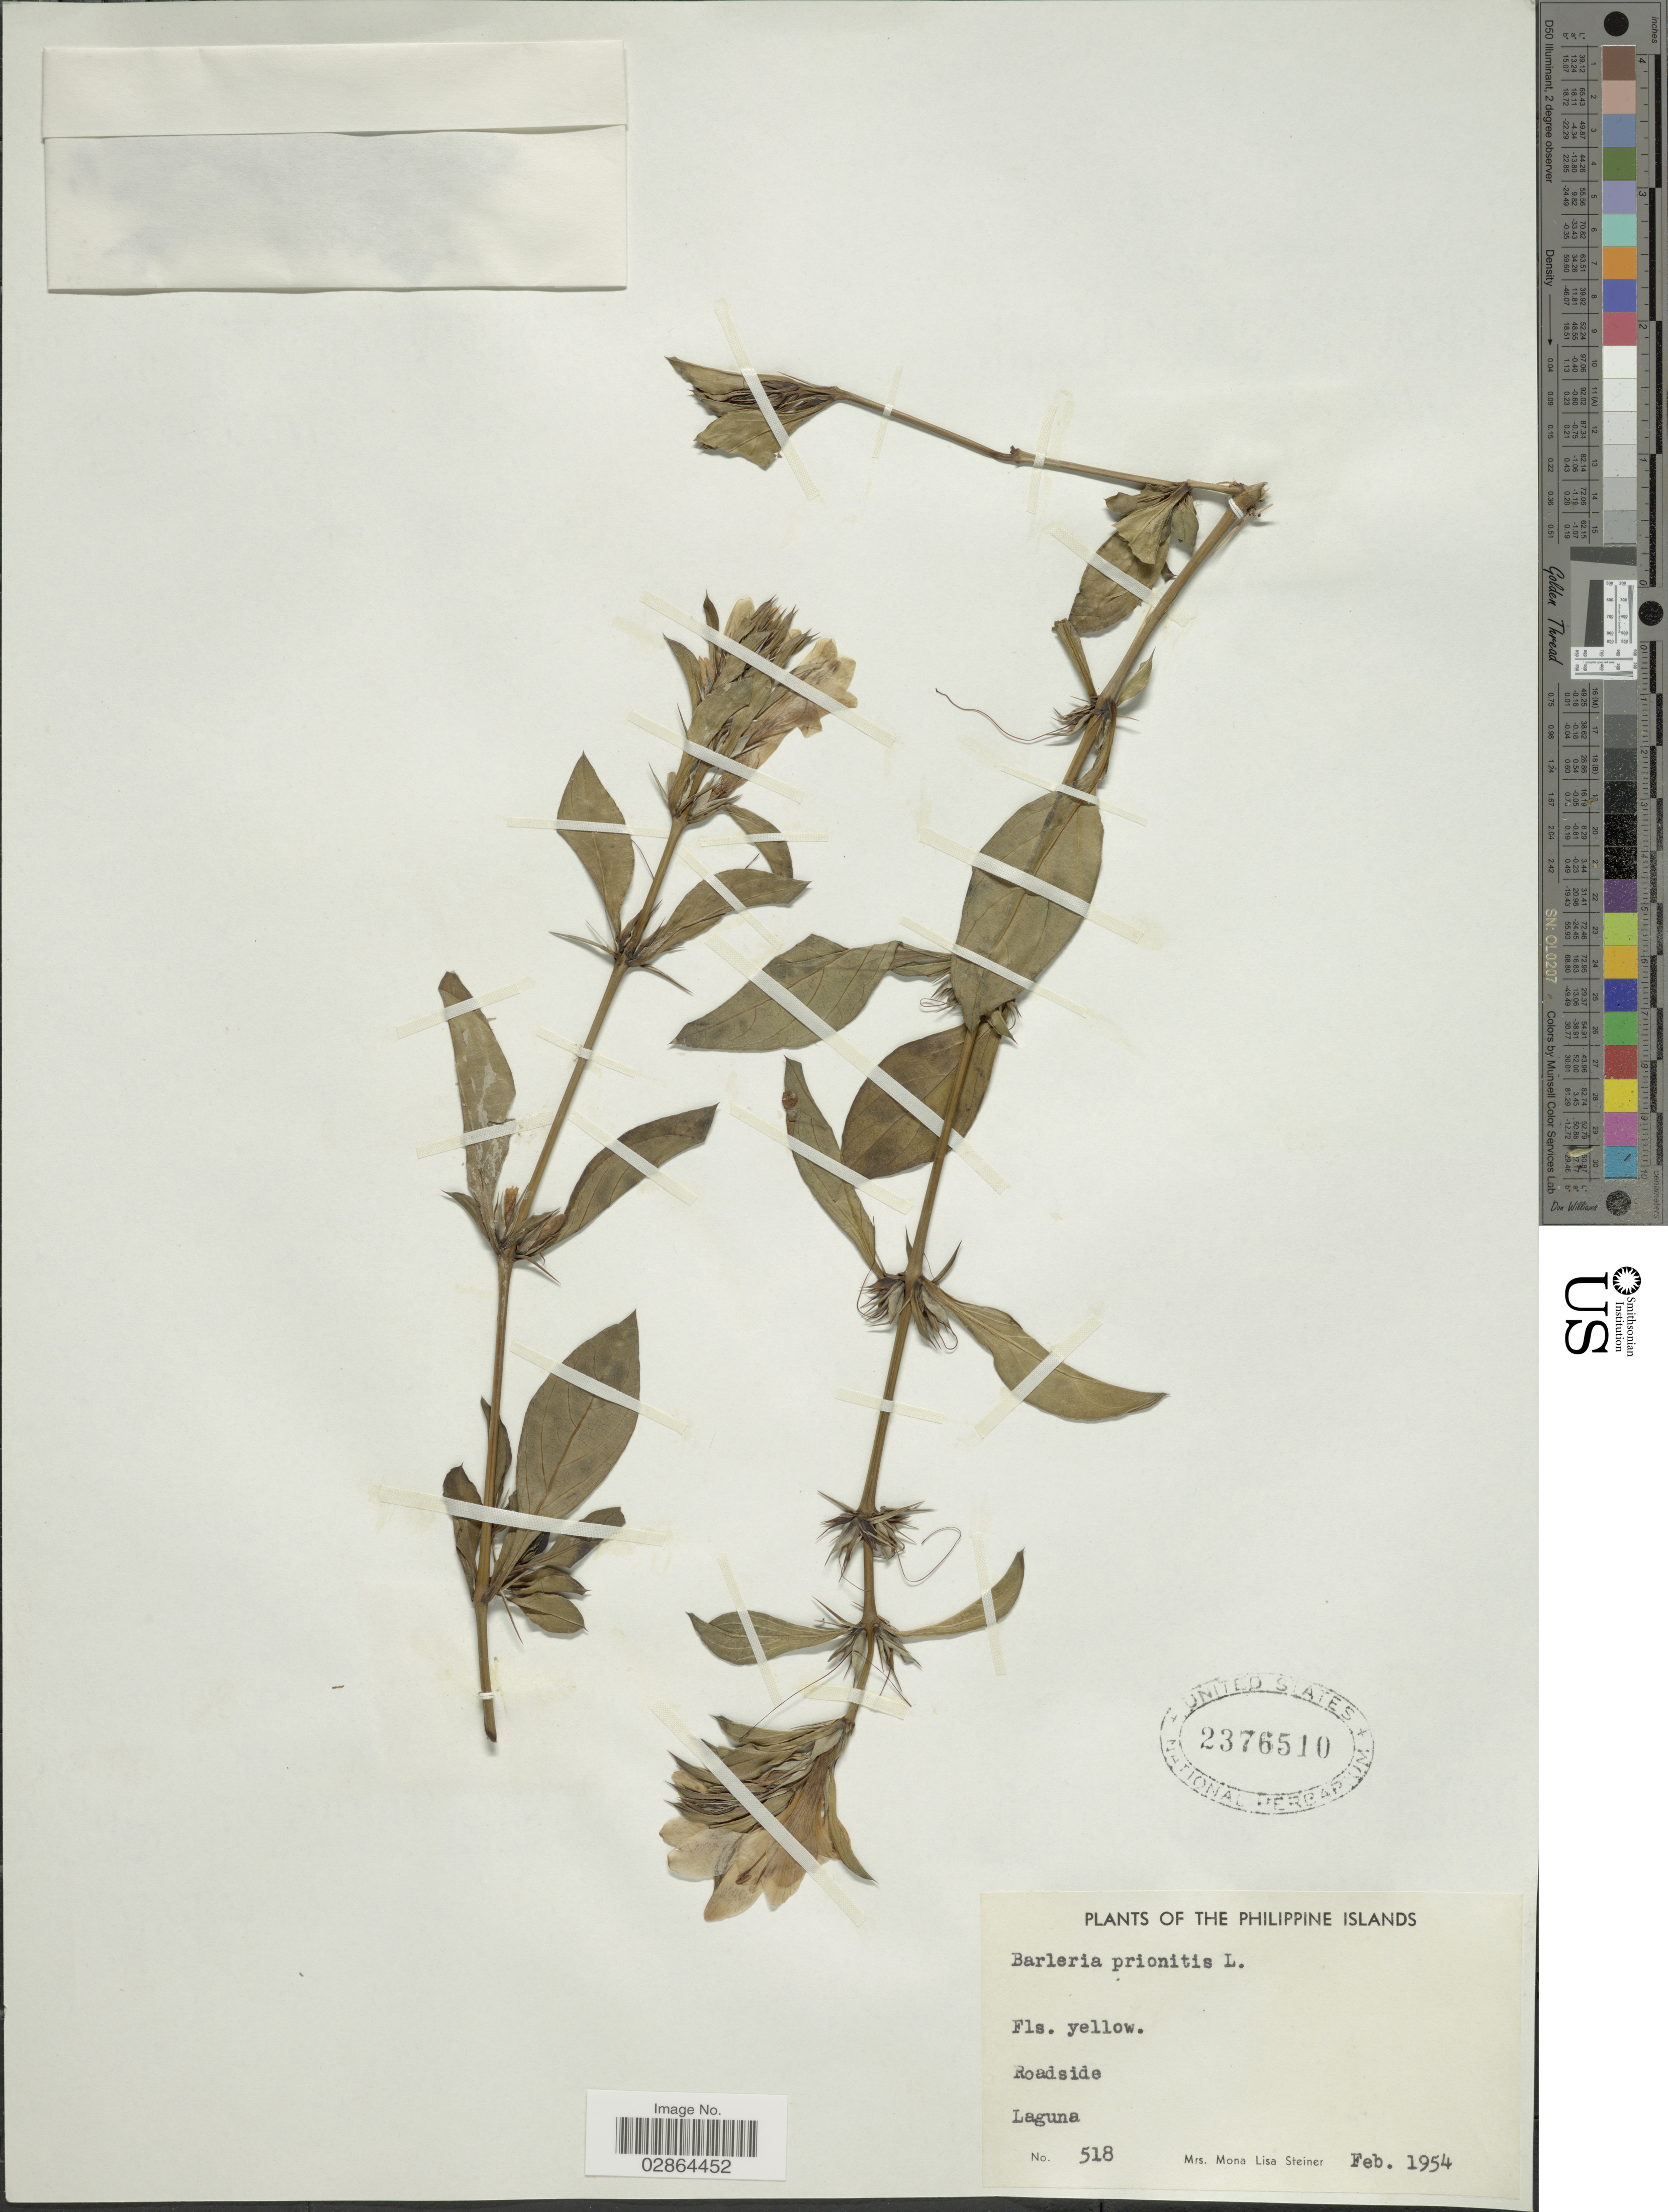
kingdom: Plantae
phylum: Tracheophyta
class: Magnoliopsida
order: Lamiales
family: Acanthaceae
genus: Barleria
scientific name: Barleria prionitis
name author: L.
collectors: M. Steiner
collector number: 518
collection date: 1954-02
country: Philippines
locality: Philippine Islands. Roadside, Laguna.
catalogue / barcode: US 2376510